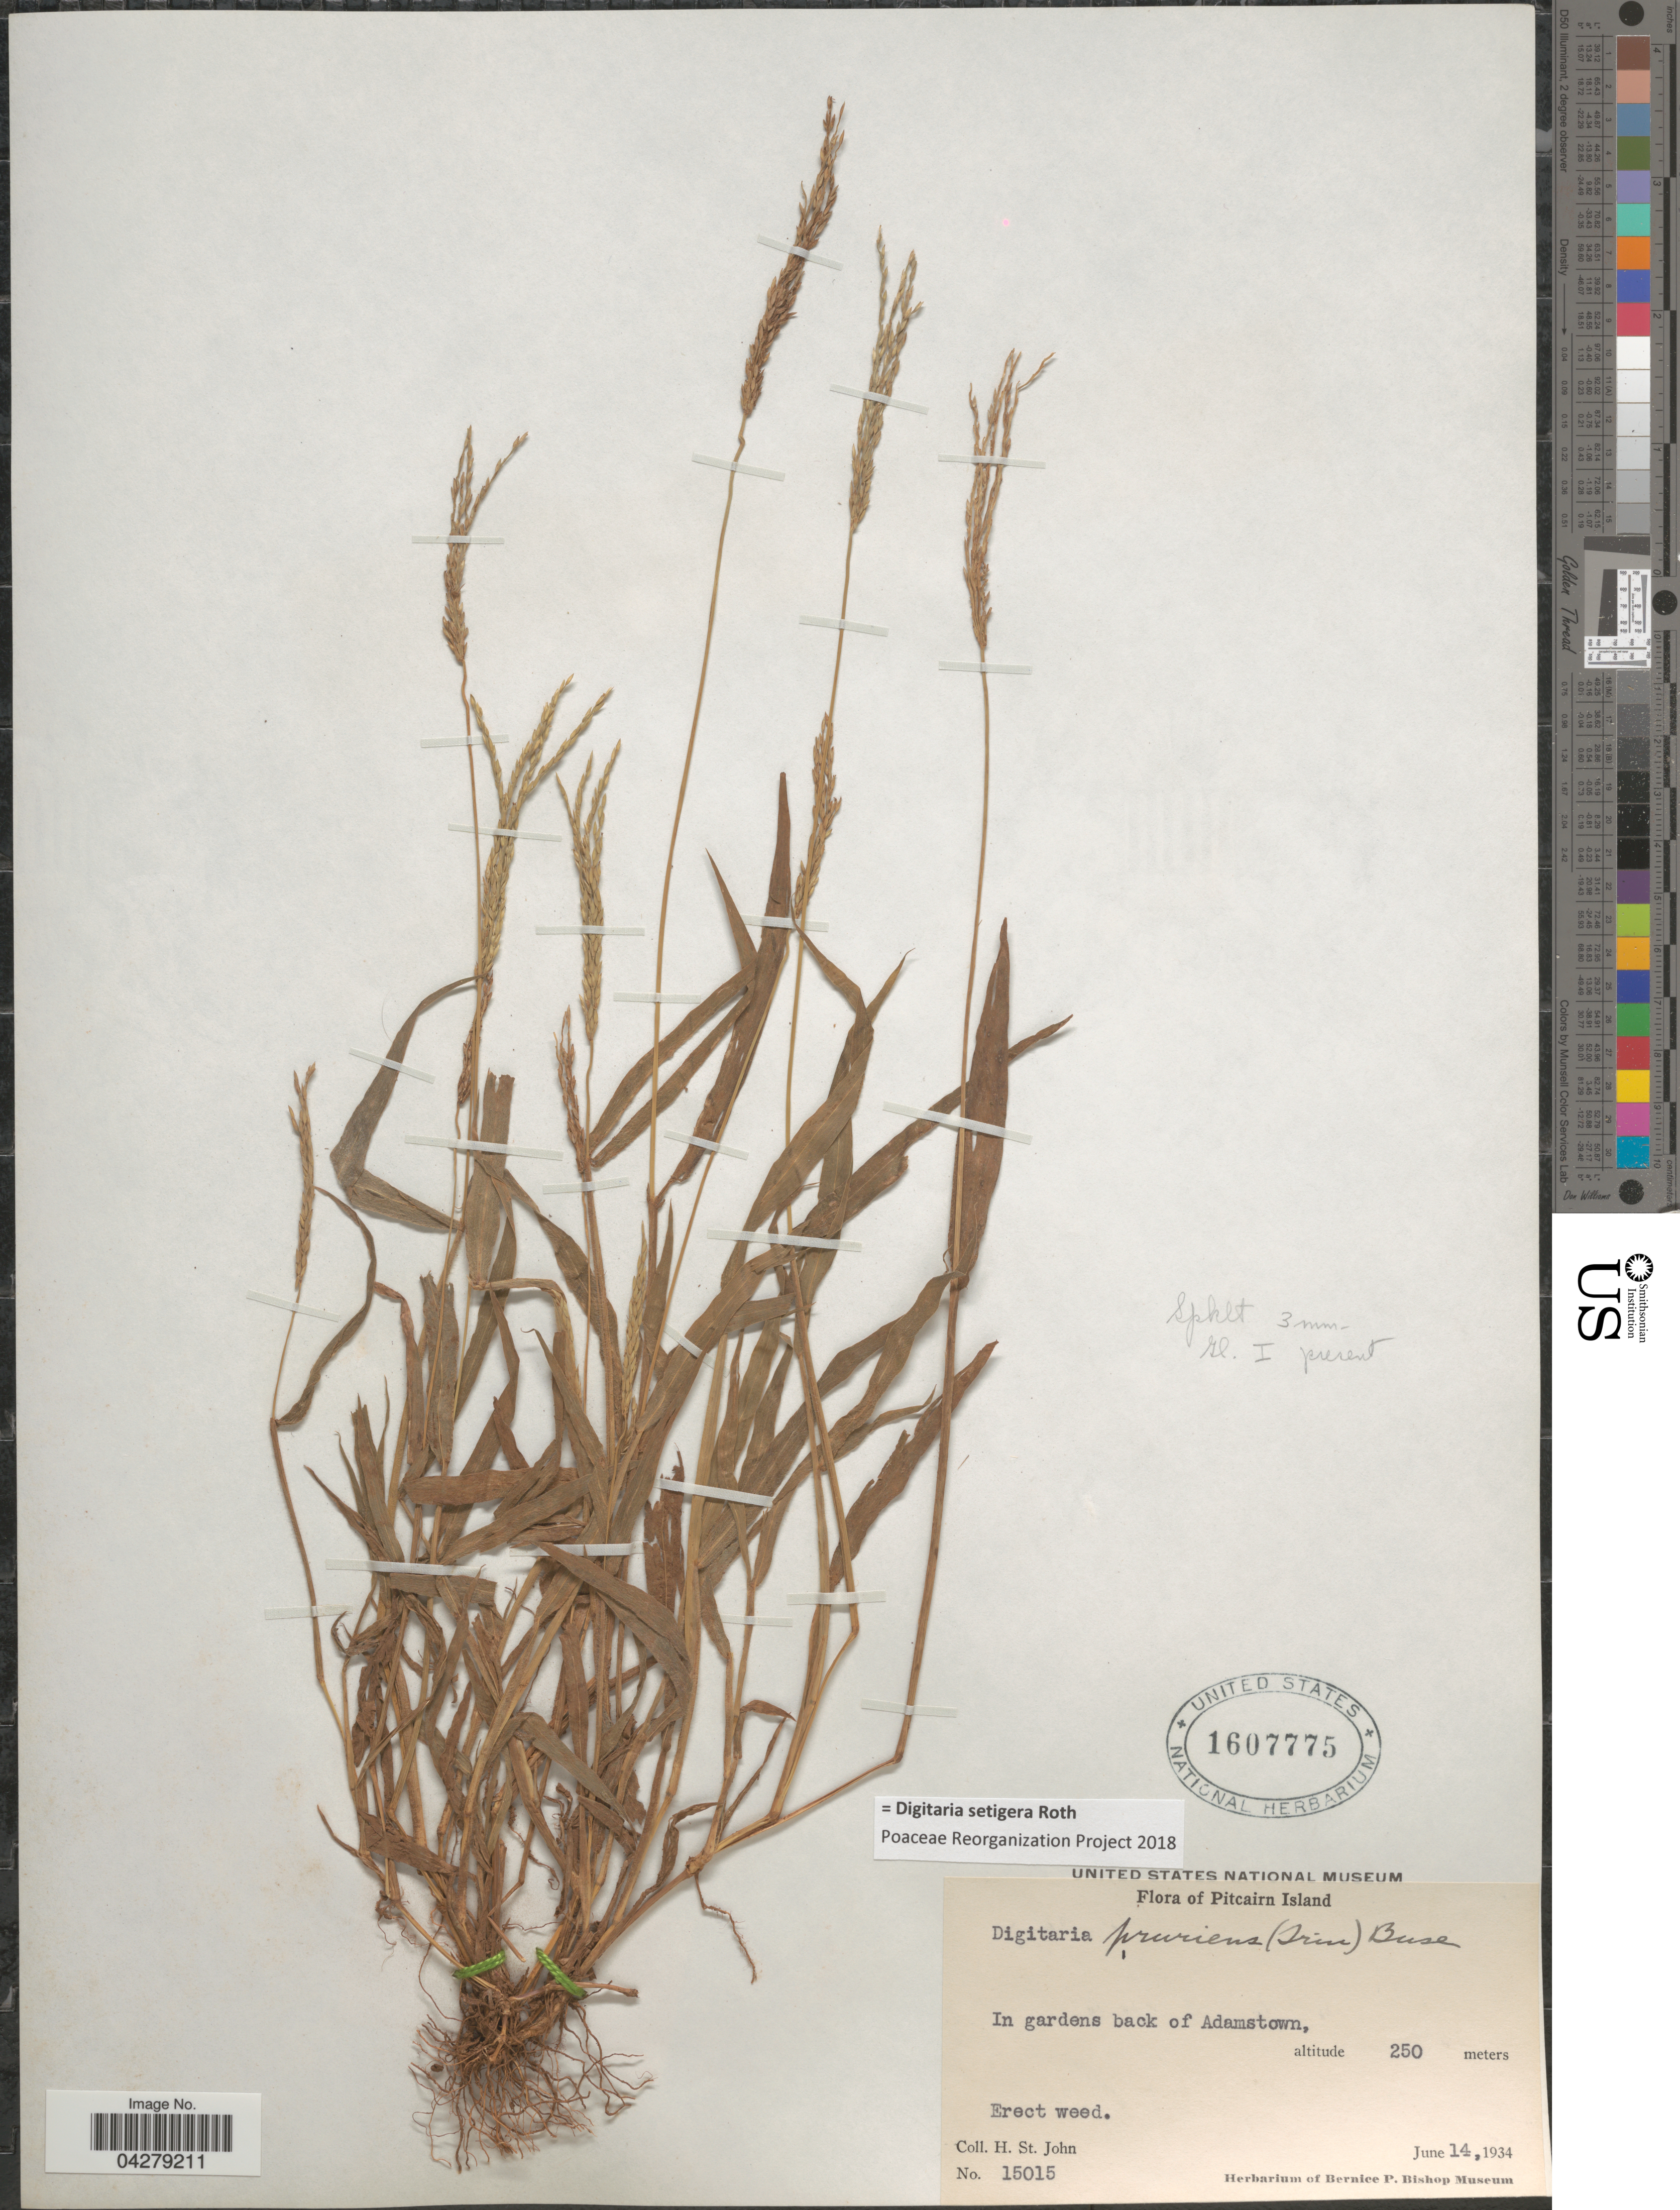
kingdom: Plantae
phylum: Tracheophyta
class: Liliopsida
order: Poales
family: Poaceae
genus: Digitaria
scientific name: Digitaria setigera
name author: Roth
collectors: H. St. John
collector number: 15015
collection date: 1934-06-14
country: Pitcairn Islands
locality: In gardens back of Adamstown.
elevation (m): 250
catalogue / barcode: US 1607775